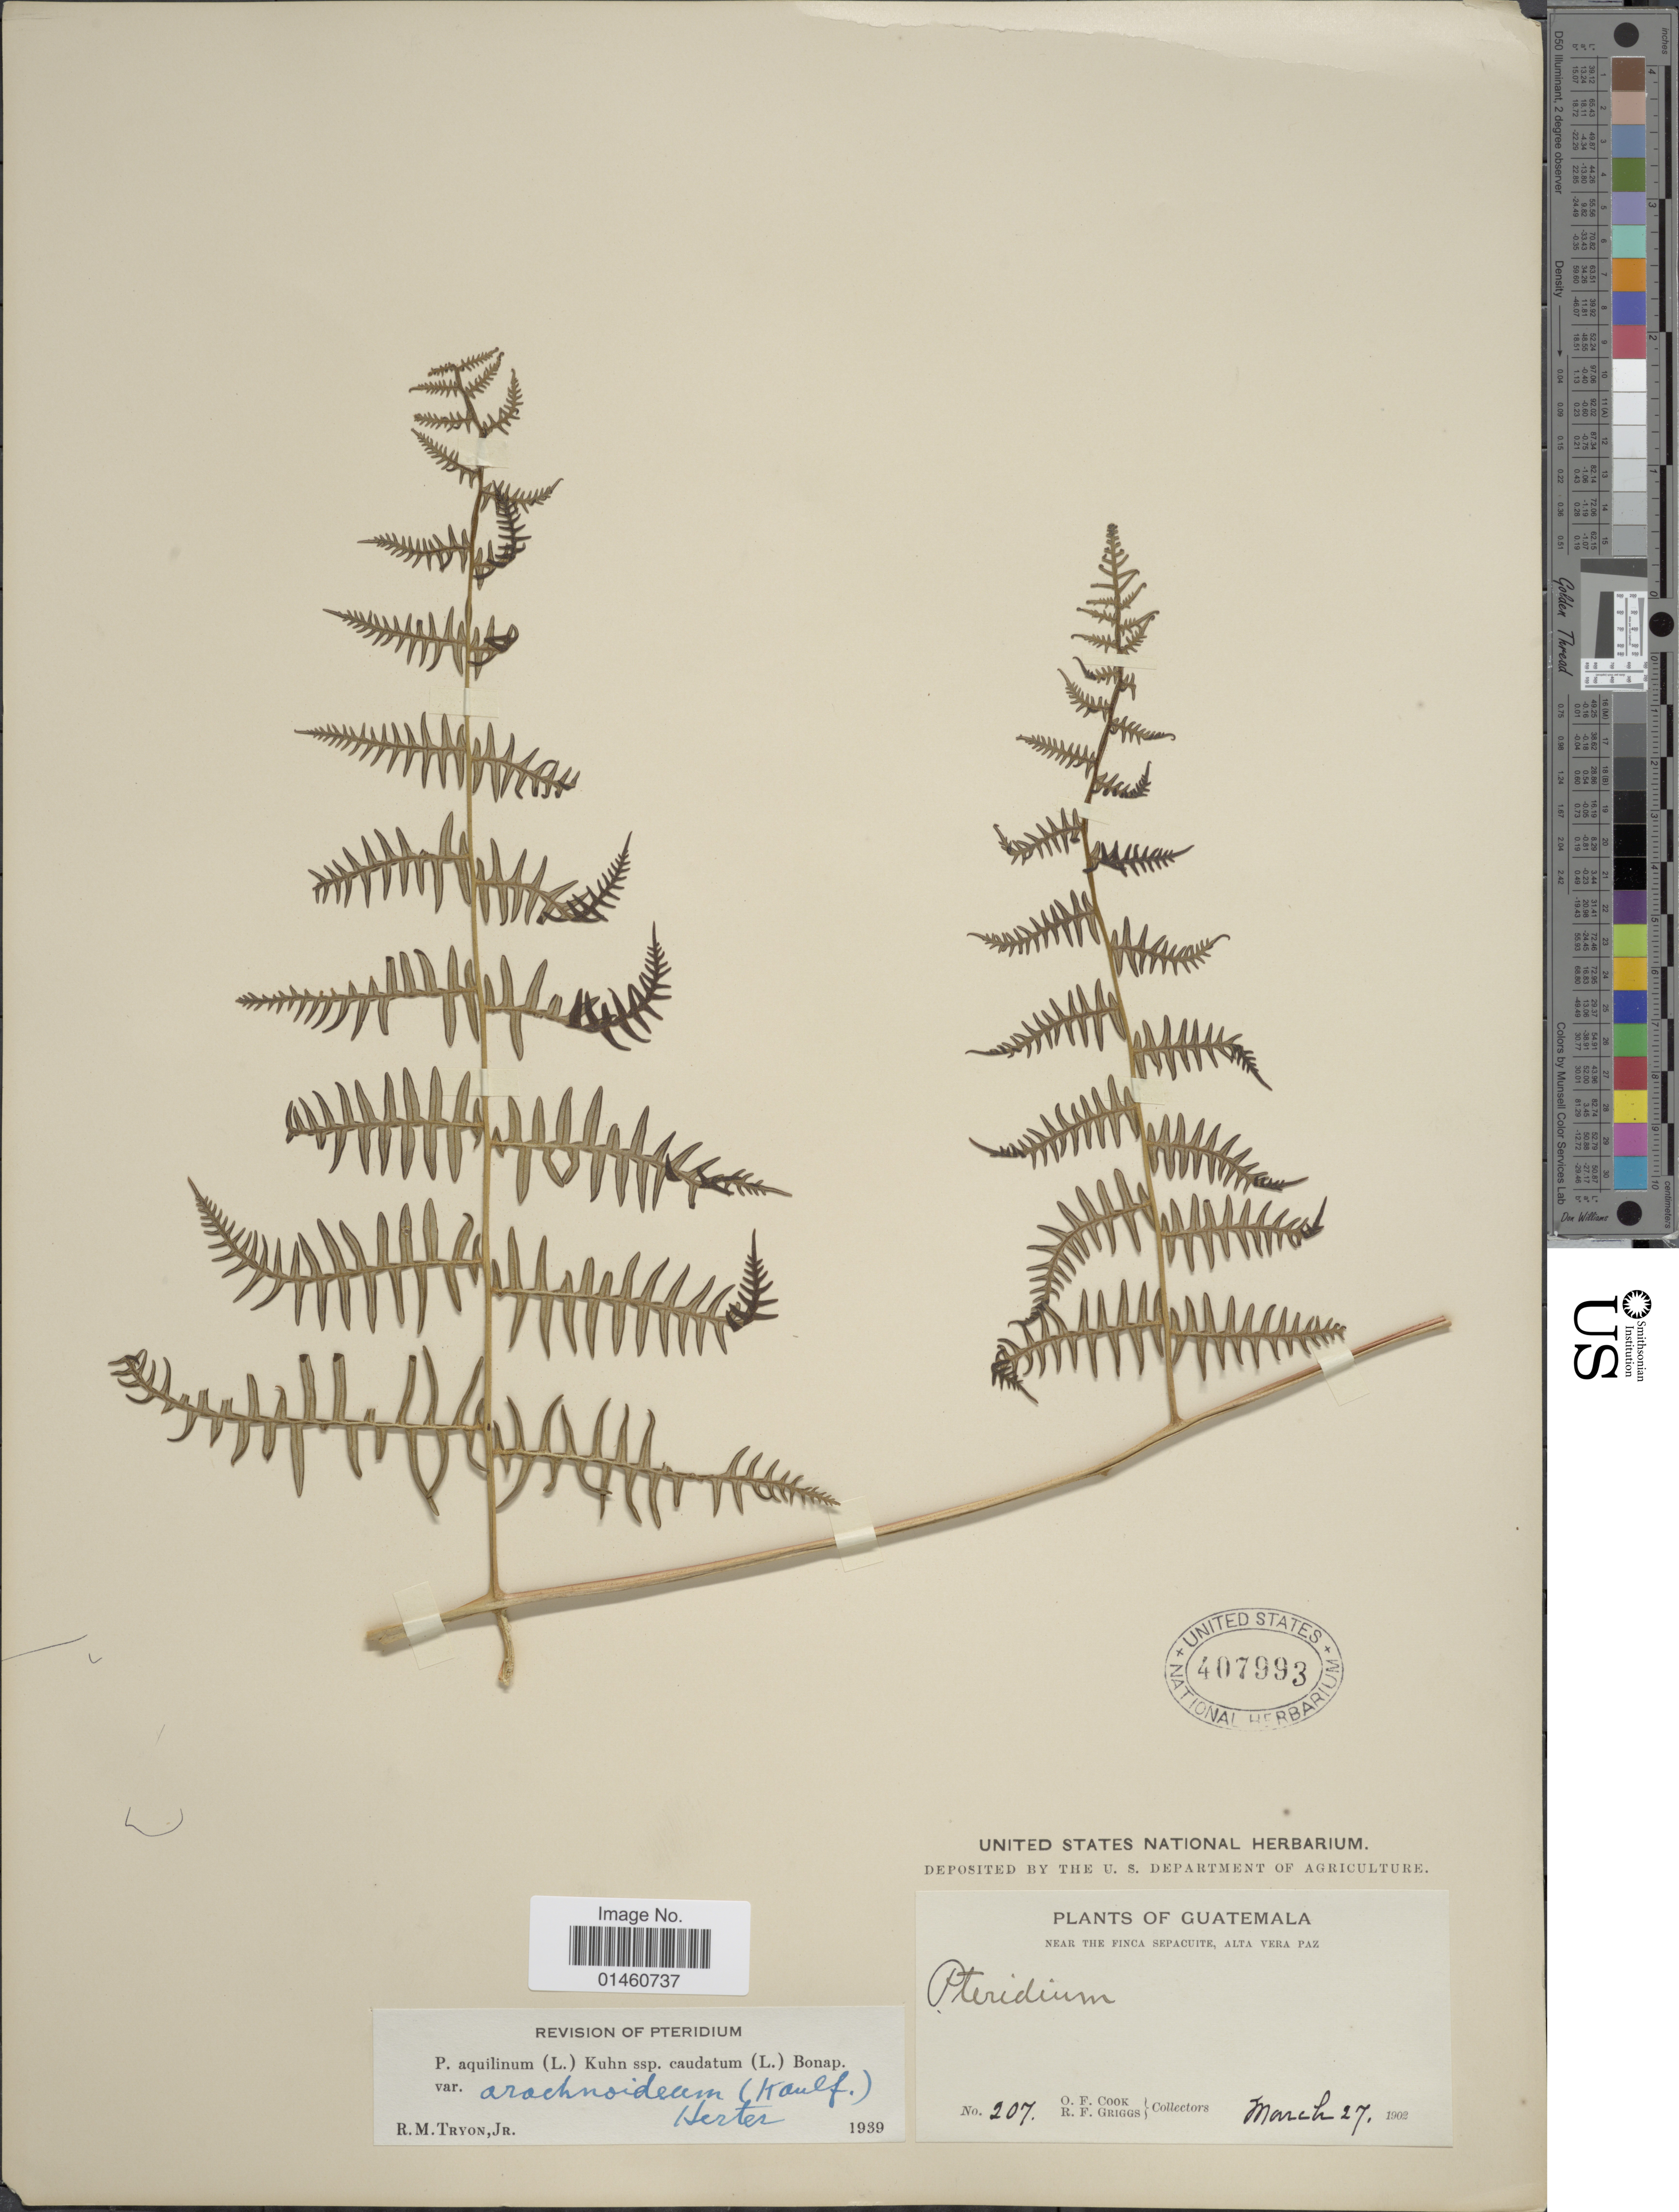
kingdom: Plantae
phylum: Tracheophyta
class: Polypodiopsida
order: Polypodiales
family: Dennstaedtiaceae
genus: Pteridium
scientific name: Pteridium aquilinum var. arachnoideum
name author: (Kaulf.) Herter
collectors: O. F. Cook & R. F. Griggs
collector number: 207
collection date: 1902-03-27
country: Guatemala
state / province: Alta Verapaz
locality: Near the Finca Sepacuite.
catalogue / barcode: US 407993